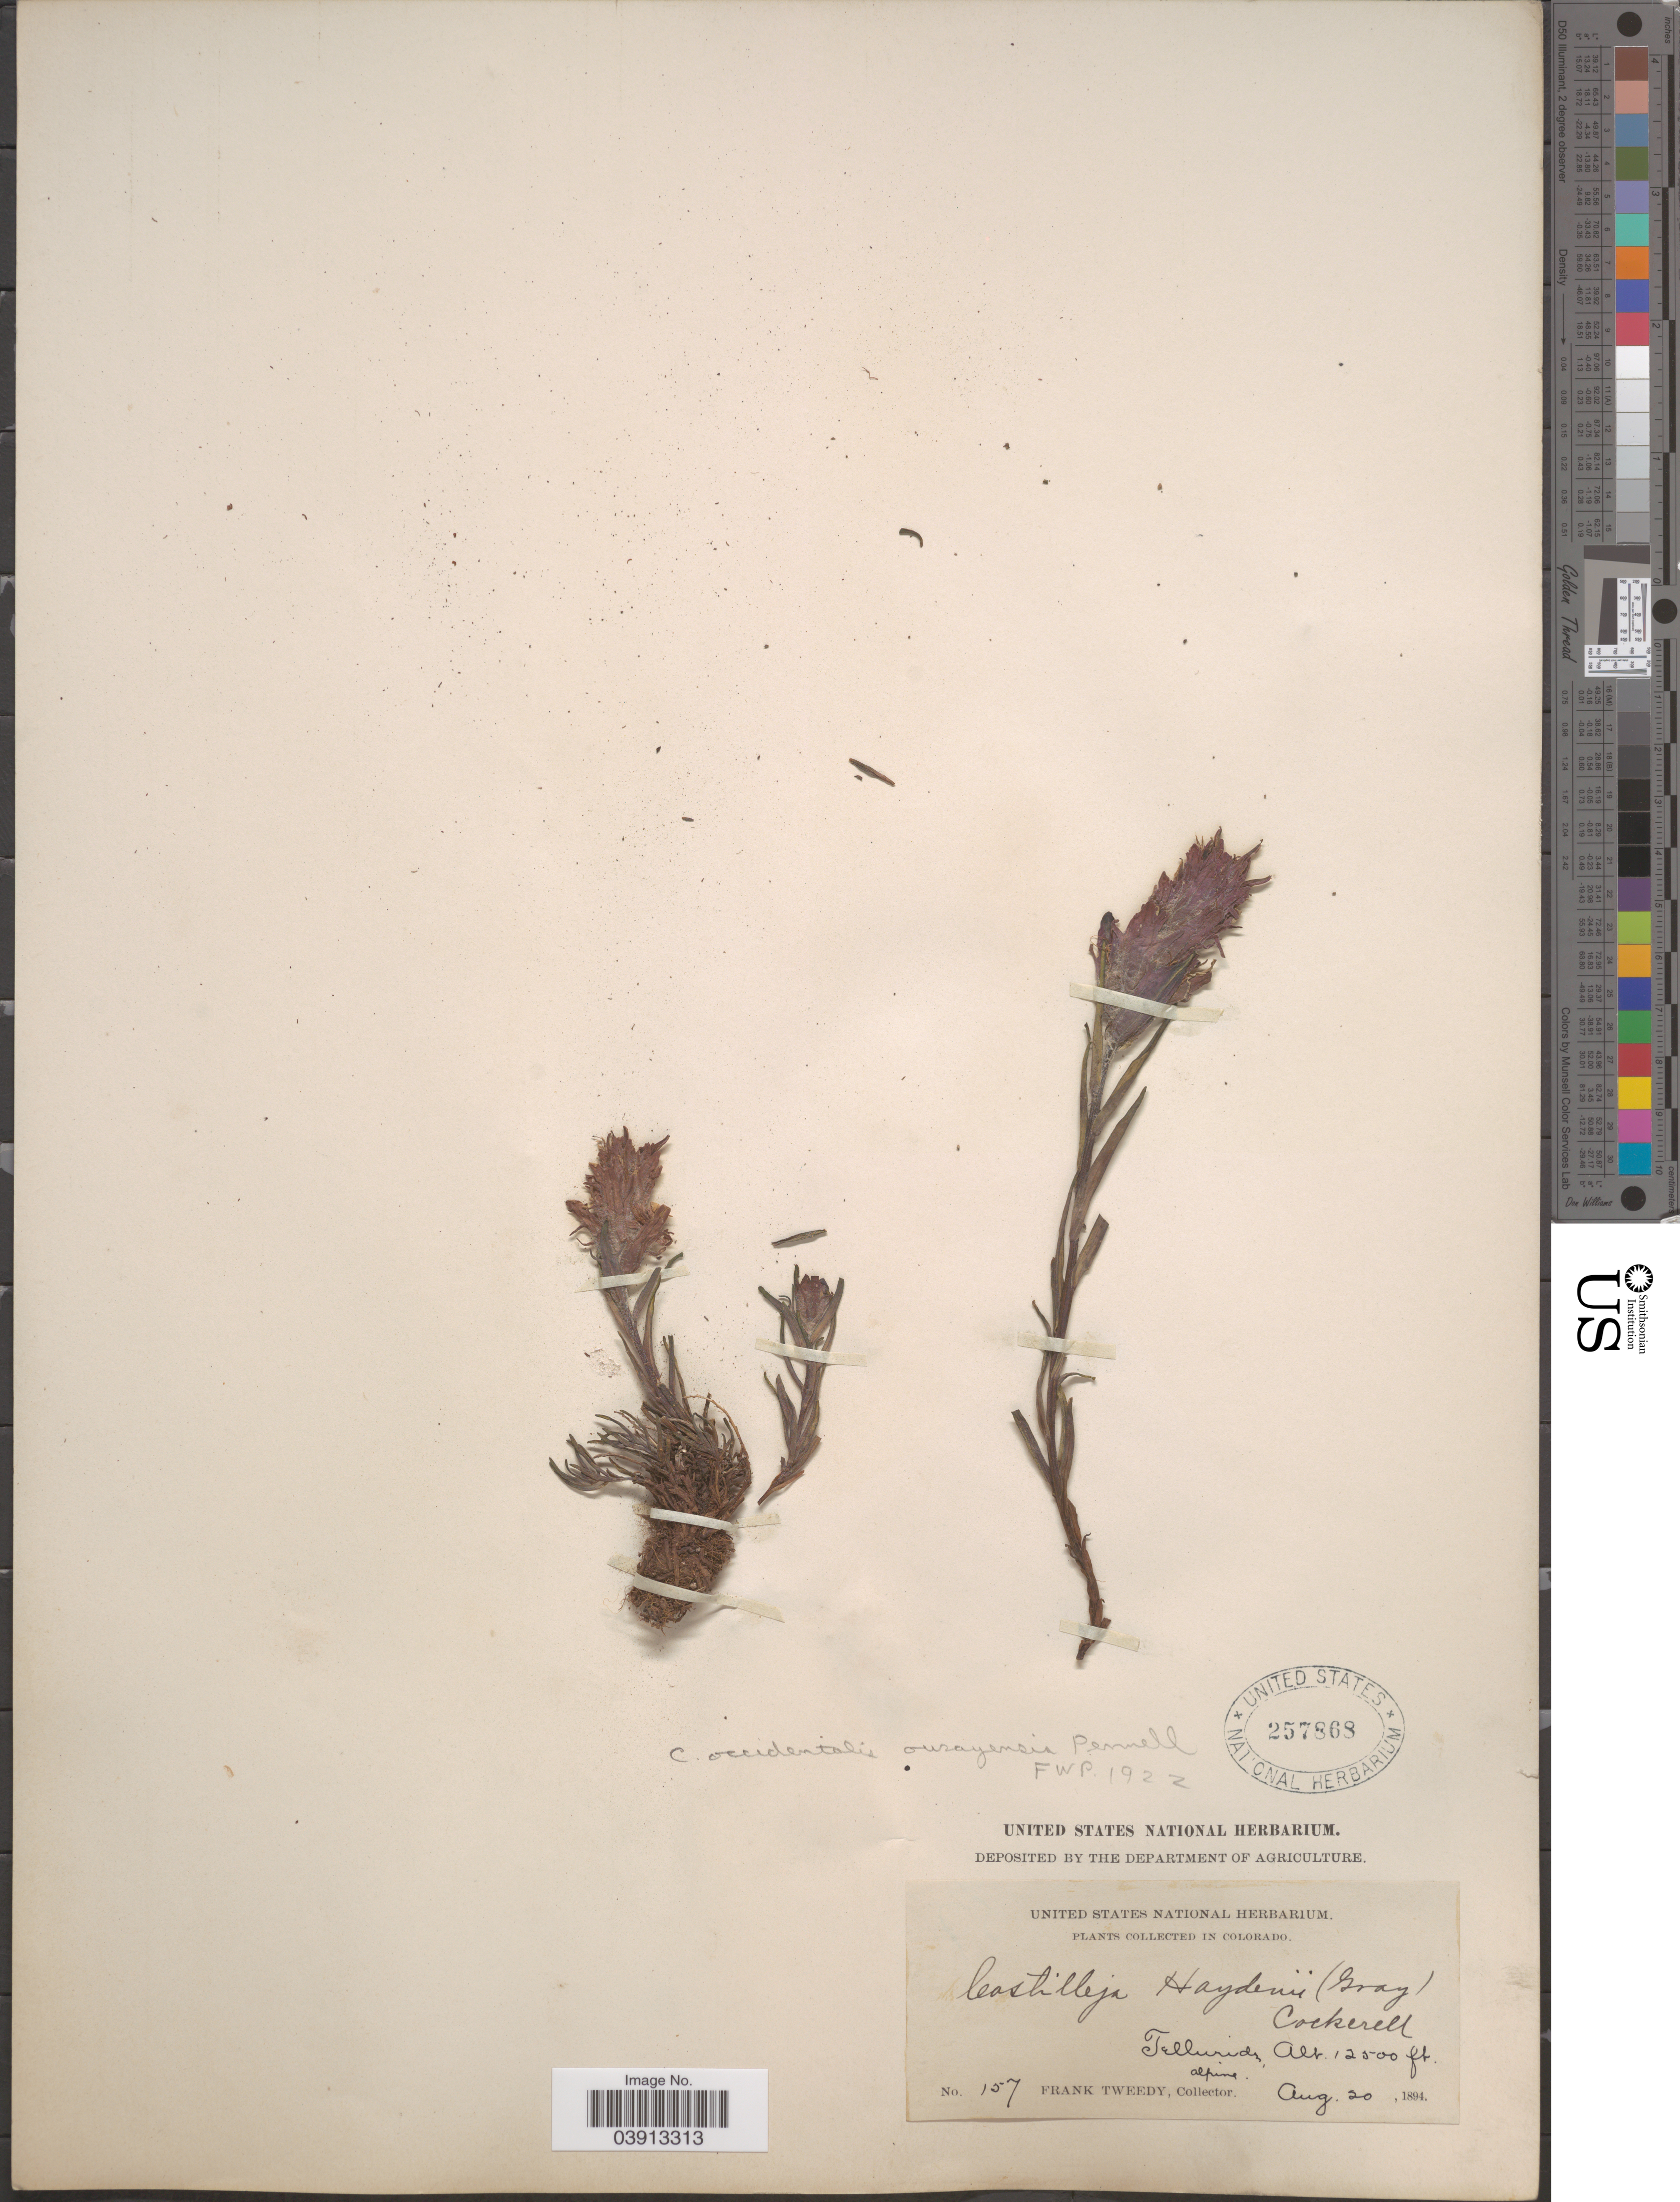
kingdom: Plantae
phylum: Tracheophyta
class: Magnoliopsida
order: Lamiales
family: Orobanchaceae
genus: Castilleja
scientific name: Castilleja occidentalis var. ourayensis Pennell comb. nov. ined.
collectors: F. Tweedy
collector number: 157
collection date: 1894-08-20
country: United States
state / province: Colorado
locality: Telluride.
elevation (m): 3810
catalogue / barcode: US 257868